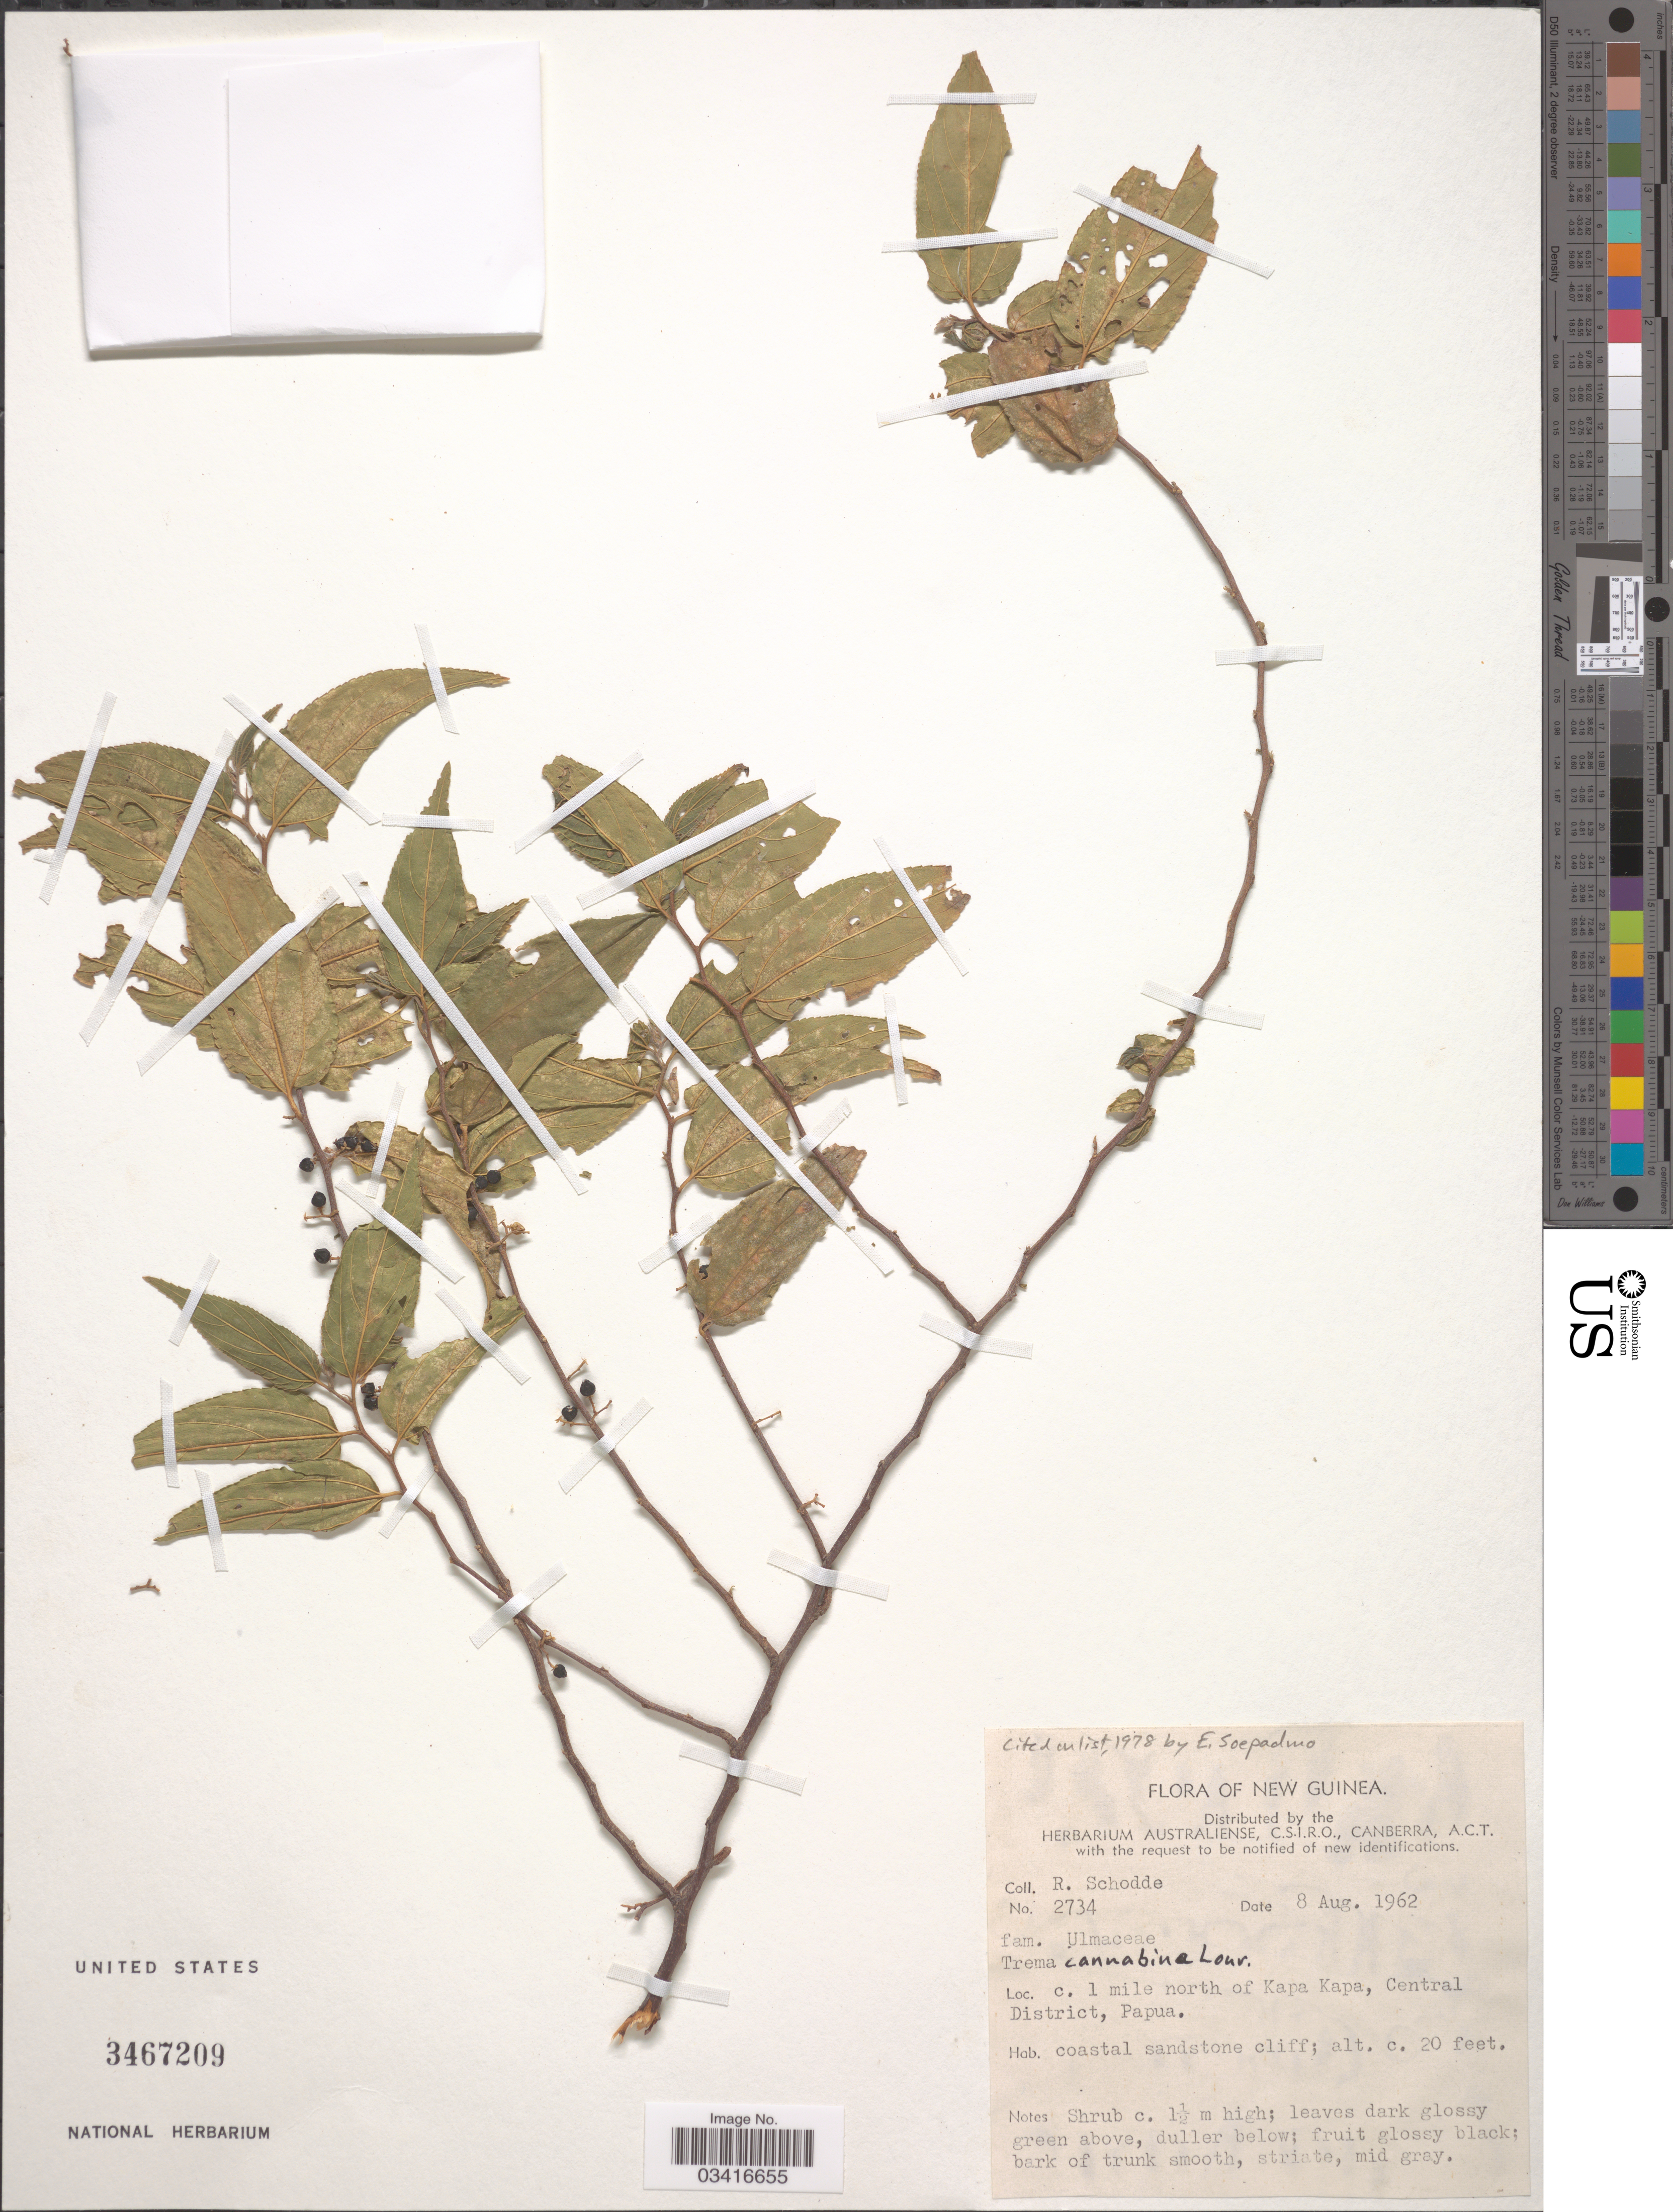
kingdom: Plantae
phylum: Tracheophyta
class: Magnoliopsida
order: Rosales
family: Cannabaceae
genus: Trema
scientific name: Trema cannabina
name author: Lour.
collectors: R. Schodde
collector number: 2734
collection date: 1962-08-08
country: Papua New Guinea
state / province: Central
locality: New Guinea. c. 1 mile north of Kapa Kapa, Central District, Papua.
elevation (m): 6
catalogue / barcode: US 3467209